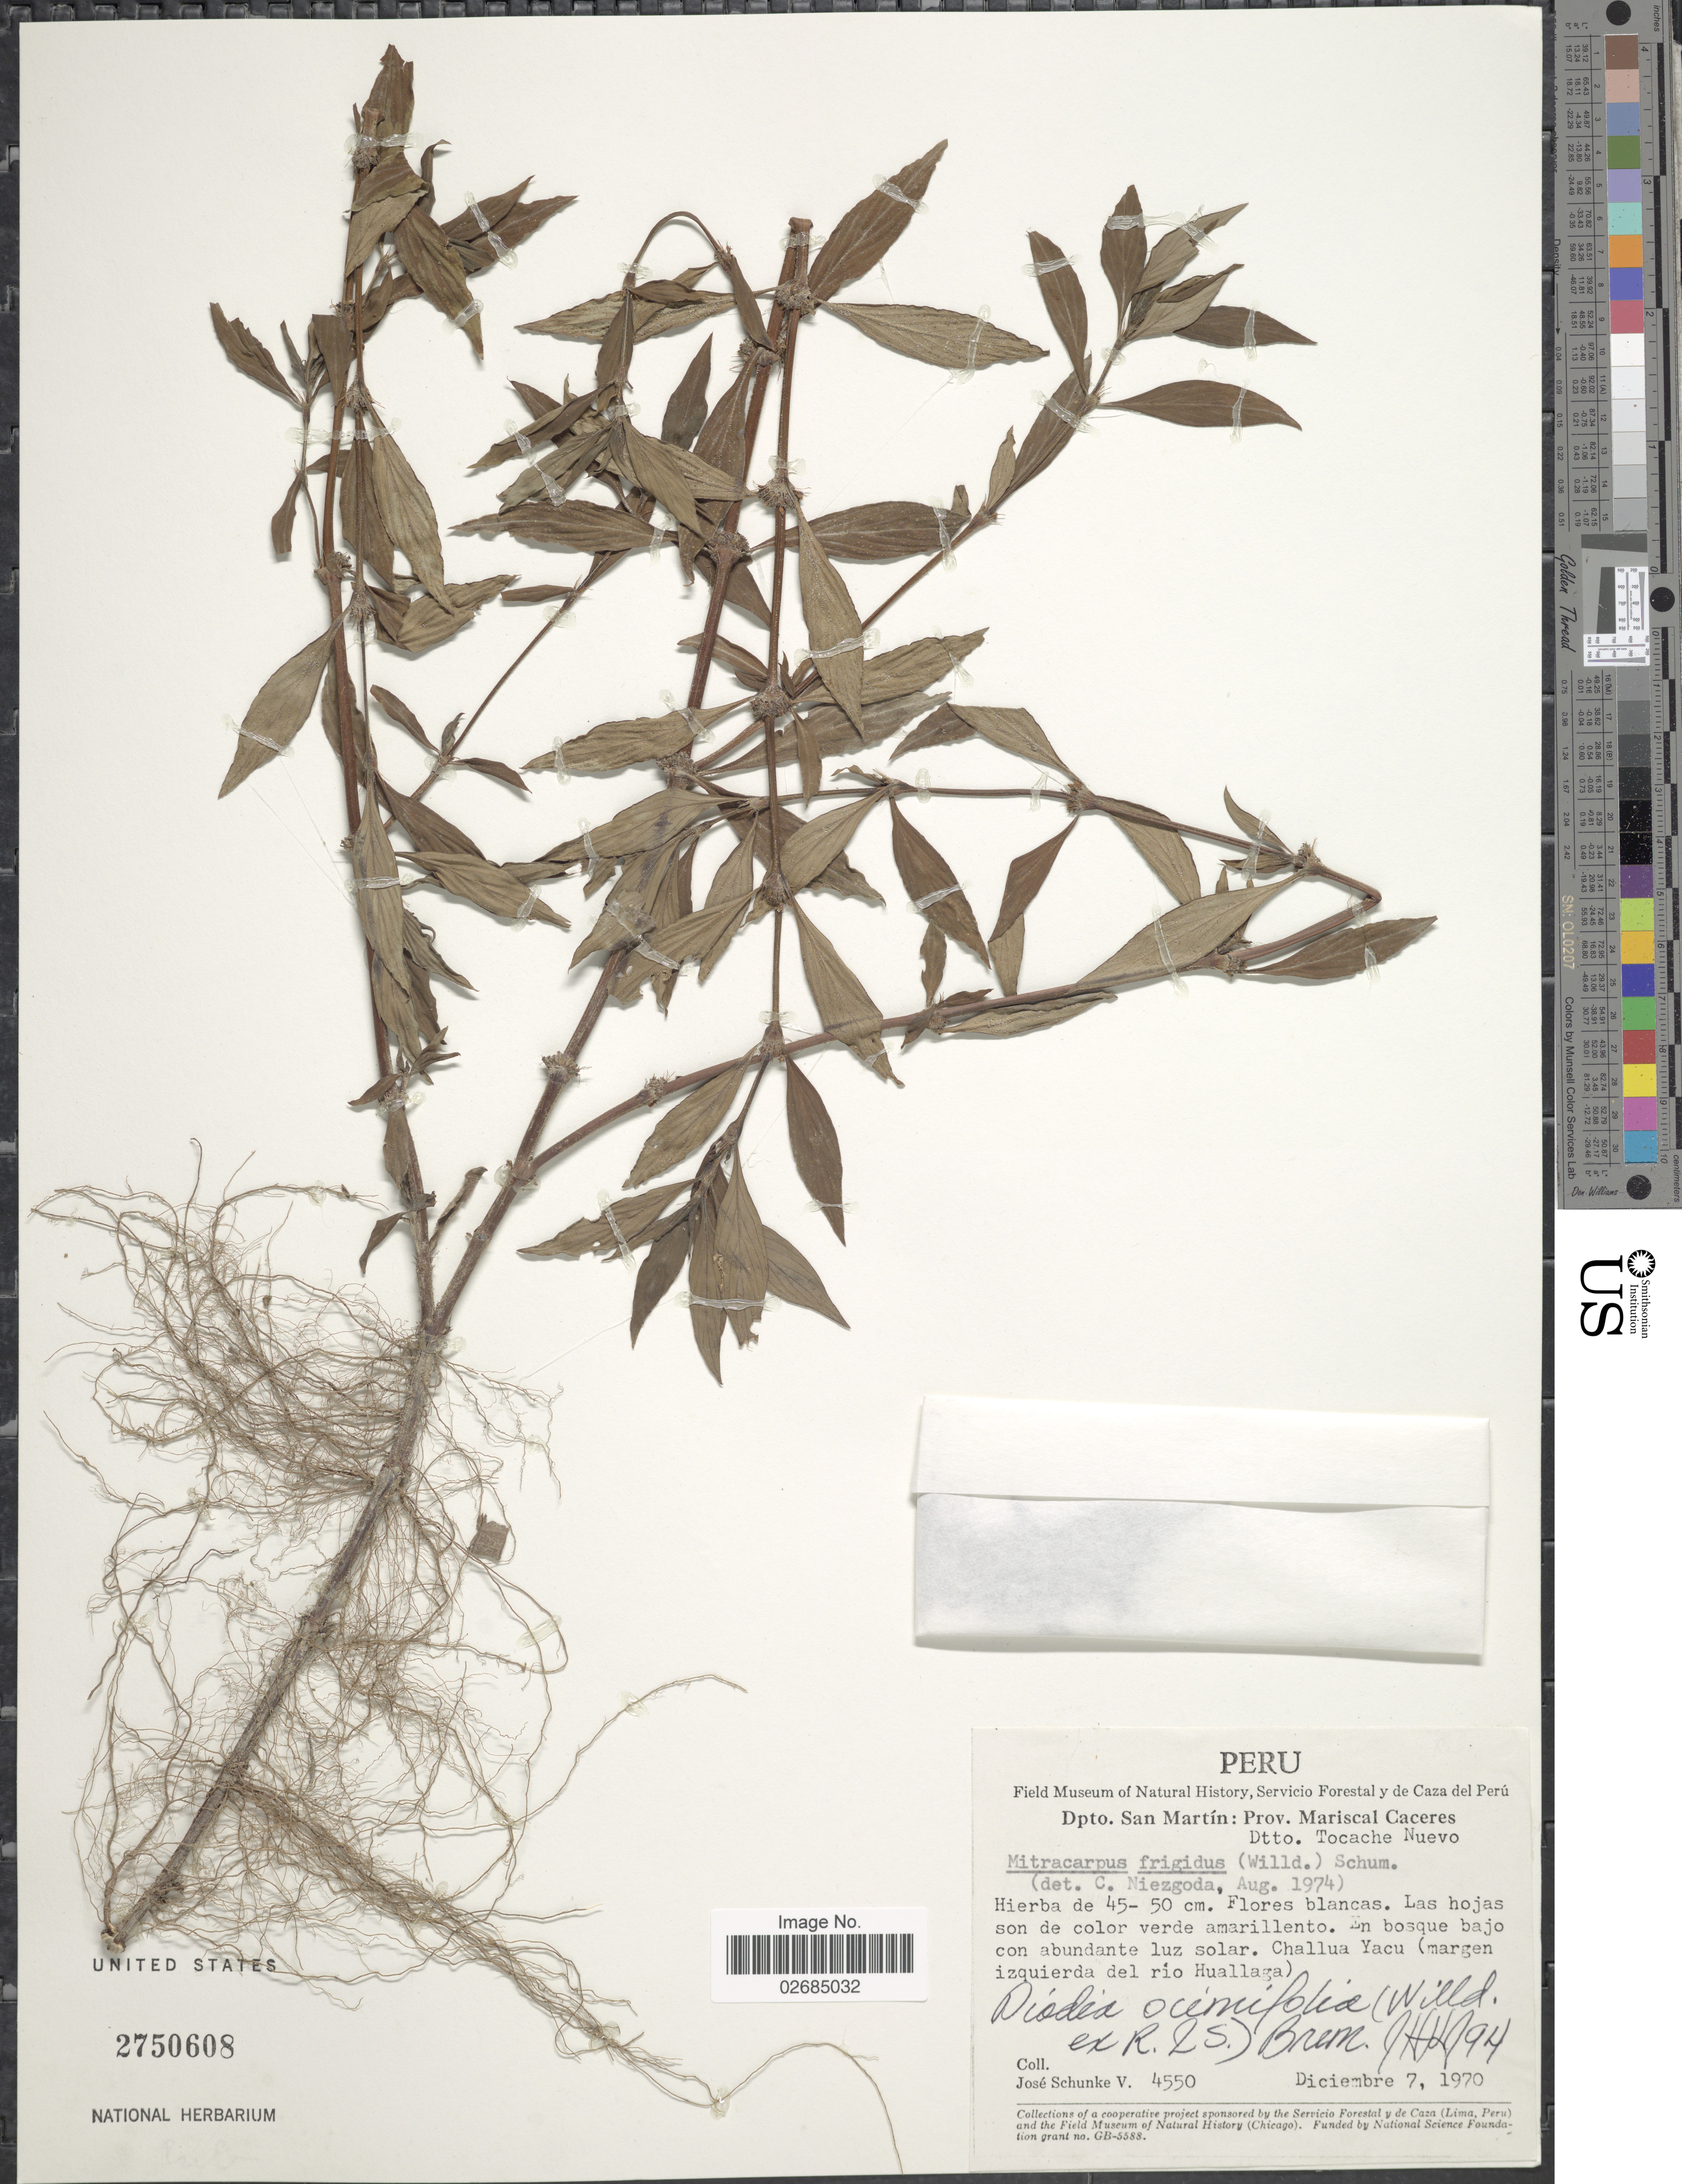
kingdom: Plantae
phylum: Tracheophyta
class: Magnoliopsida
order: Gentianales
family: Rubiaceae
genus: Diodia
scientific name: Diodia ocimifolia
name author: (Willd. ex Roem. & Schult.) Bremek.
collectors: J. Schunke Vigo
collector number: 4550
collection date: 1970-12-07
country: Peru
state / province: San Martín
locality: Dtto. San Martin: Prov. Mariscal Caceres. Dtto. Tocache Nuevo. Challua Yacu (margen izquierda del rio Huallaga).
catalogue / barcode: US 2750608